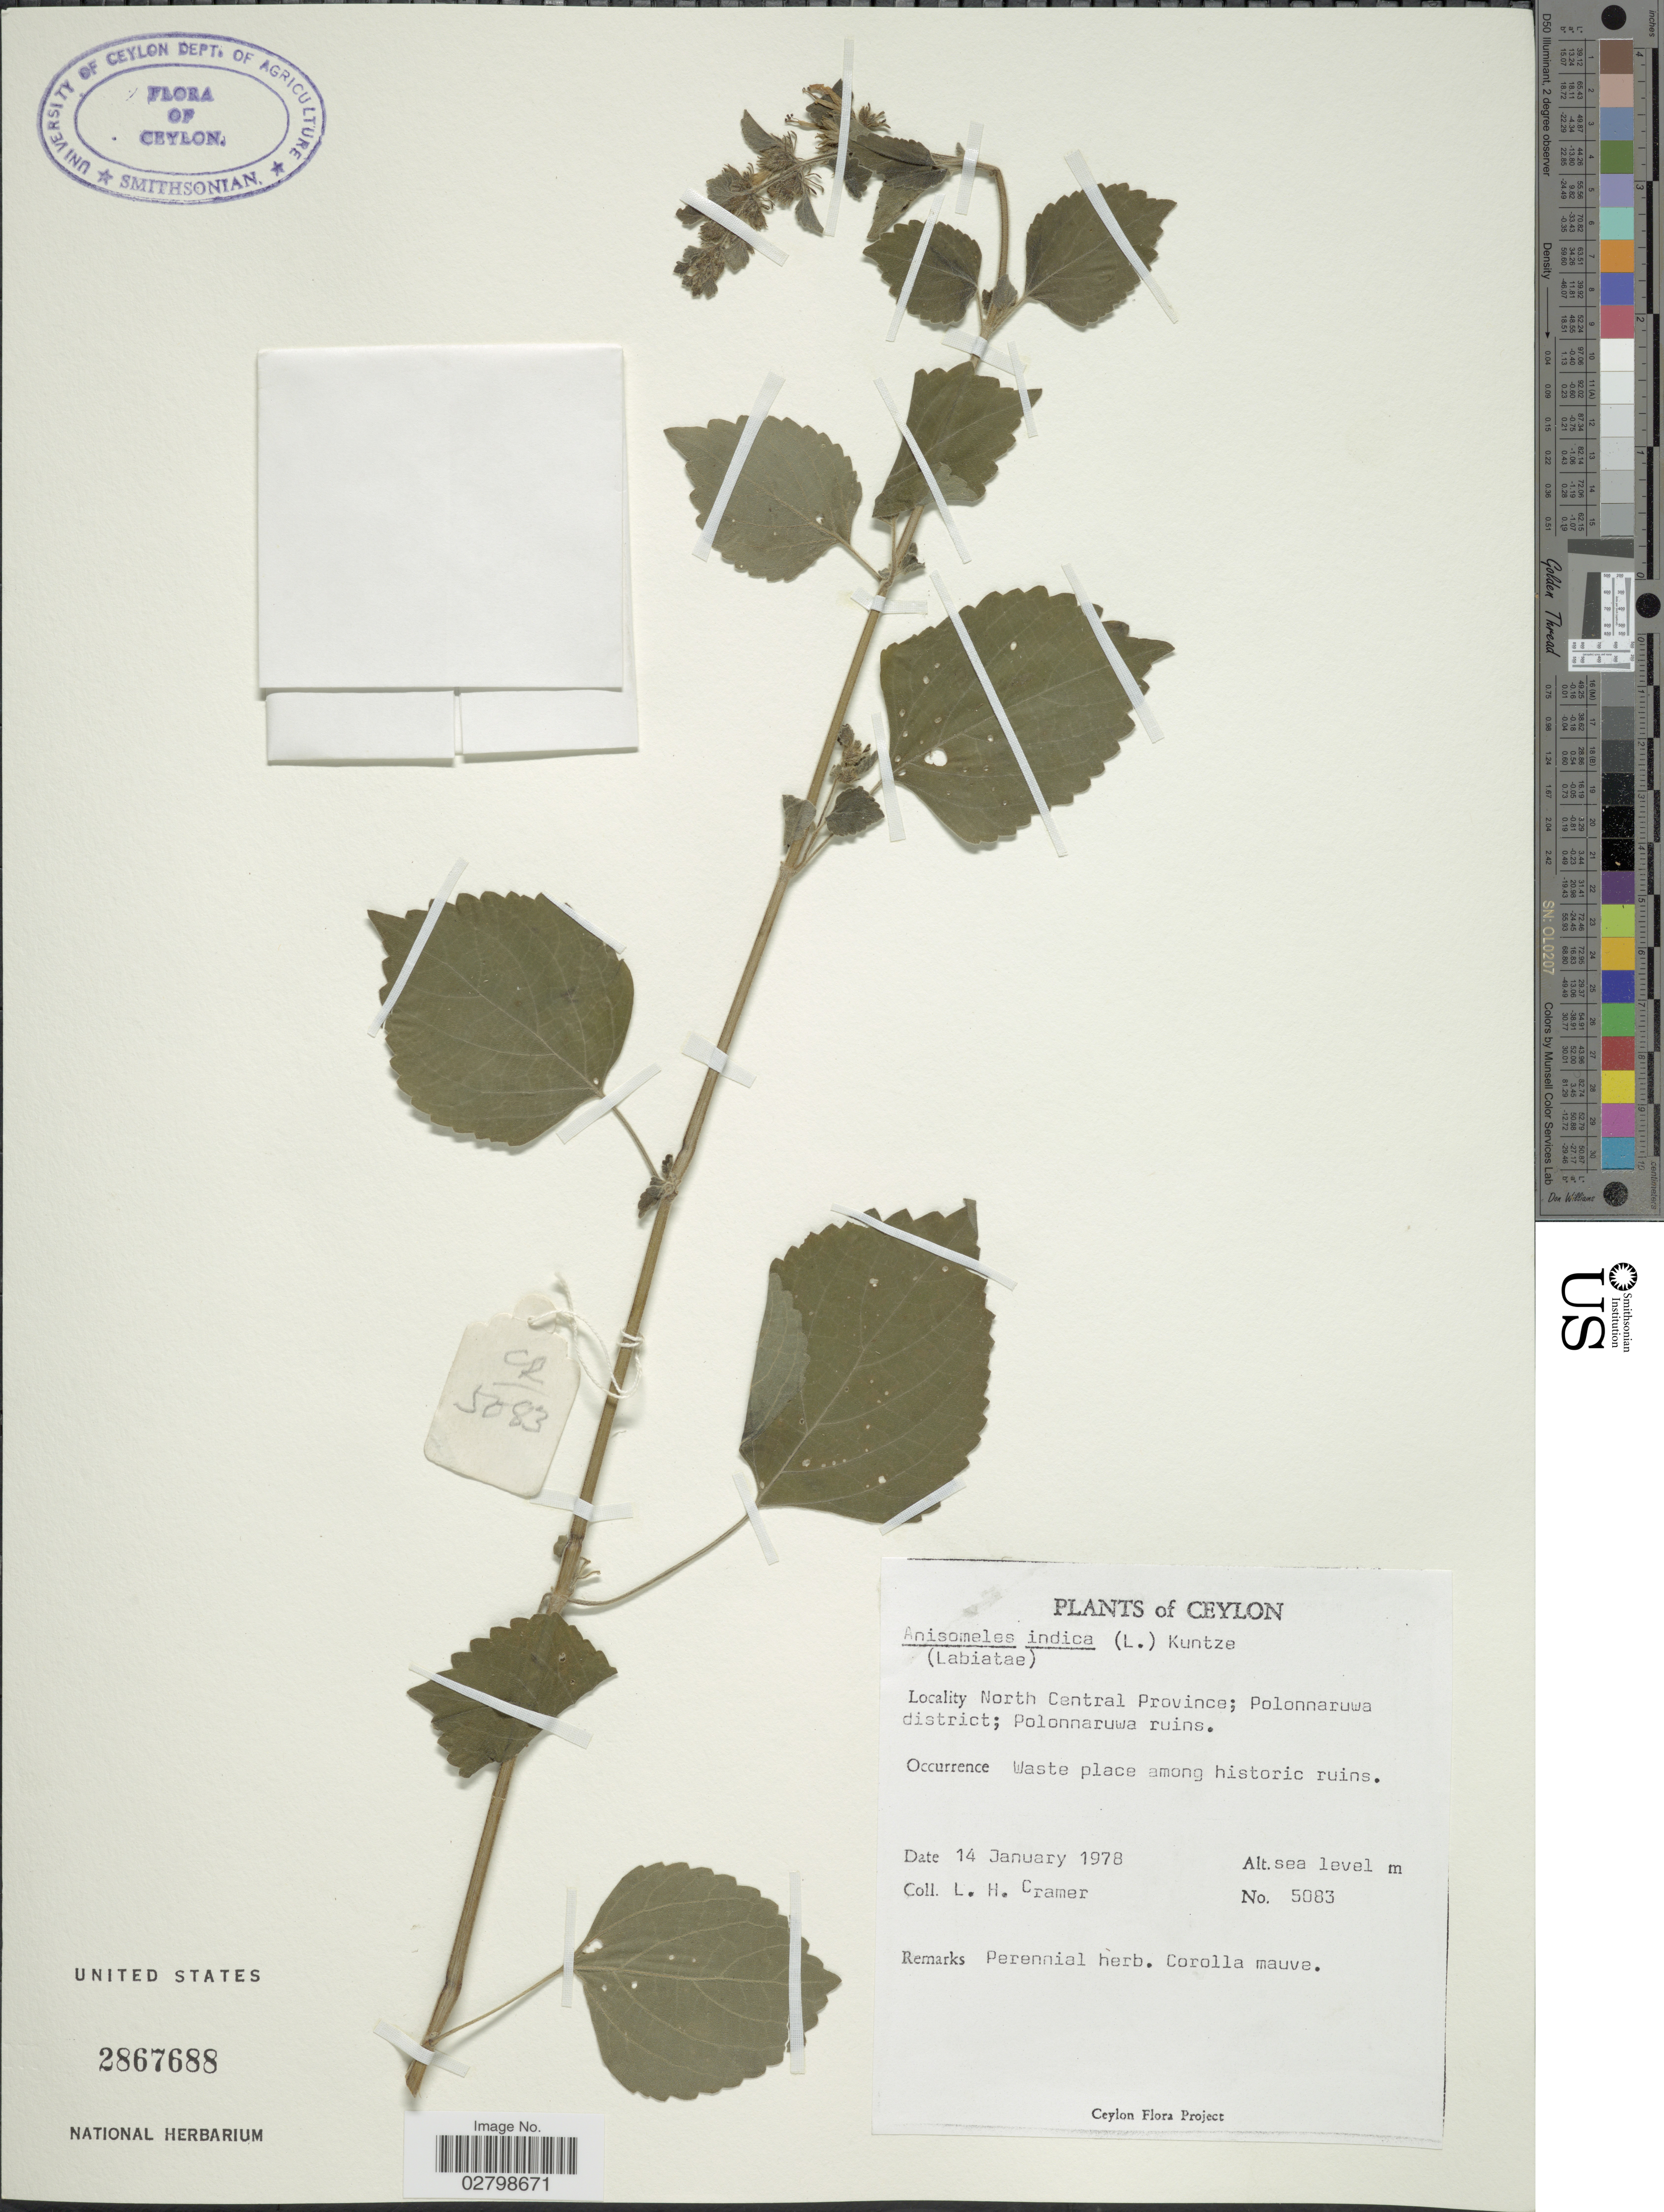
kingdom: Plantae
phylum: Tracheophyta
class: Magnoliopsida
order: Lamiales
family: Lamiaceae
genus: Anisomeles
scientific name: Anisomeles indica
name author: (L.) Kuntze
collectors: L. H. Cramer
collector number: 5083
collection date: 1978-01-14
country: Sri Lanka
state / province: North Central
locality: Ceylon, Polonnaruwa district; Polonnaruwa ruins.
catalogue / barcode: US 2867688